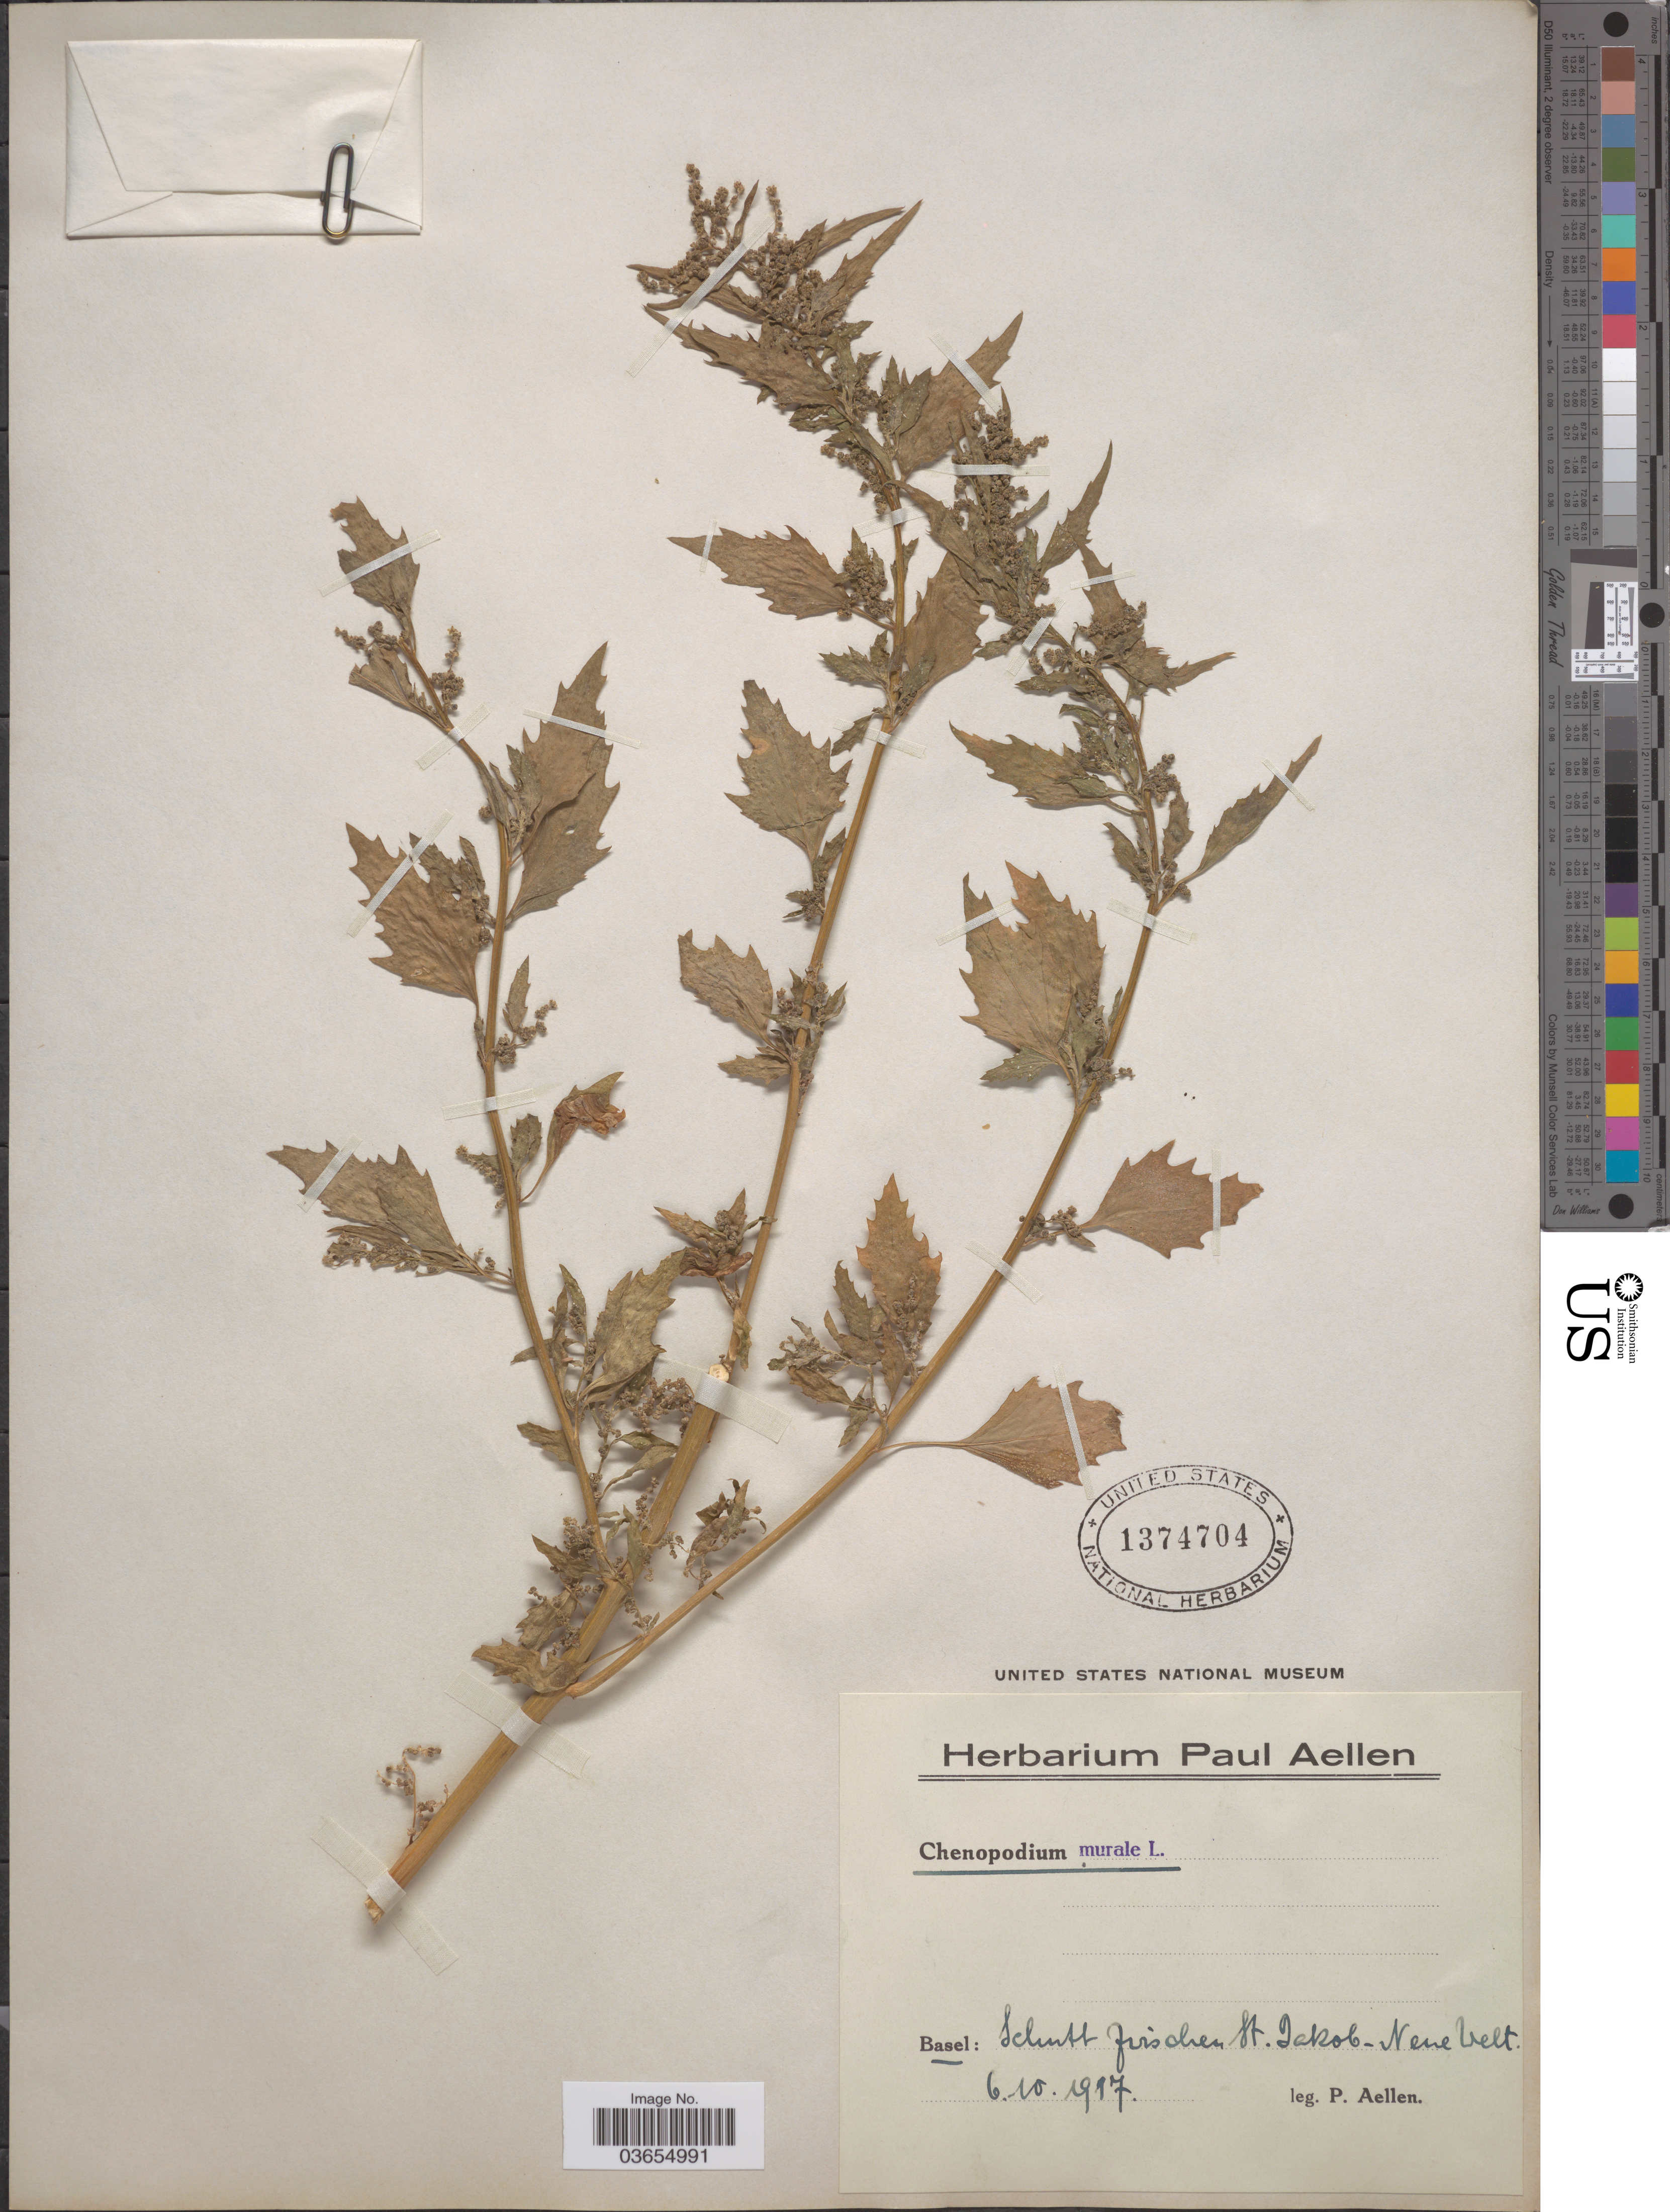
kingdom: Plantae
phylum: Tracheophyta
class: Magnoliopsida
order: Caryophyllales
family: Amaranthaceae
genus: Chenopodium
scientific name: Chenopodium murale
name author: L.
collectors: P. Aellen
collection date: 1917-10-06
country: Switzerland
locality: Basel: Schutt zwischen St. Jakob-Neue Welt.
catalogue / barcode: US 1374704